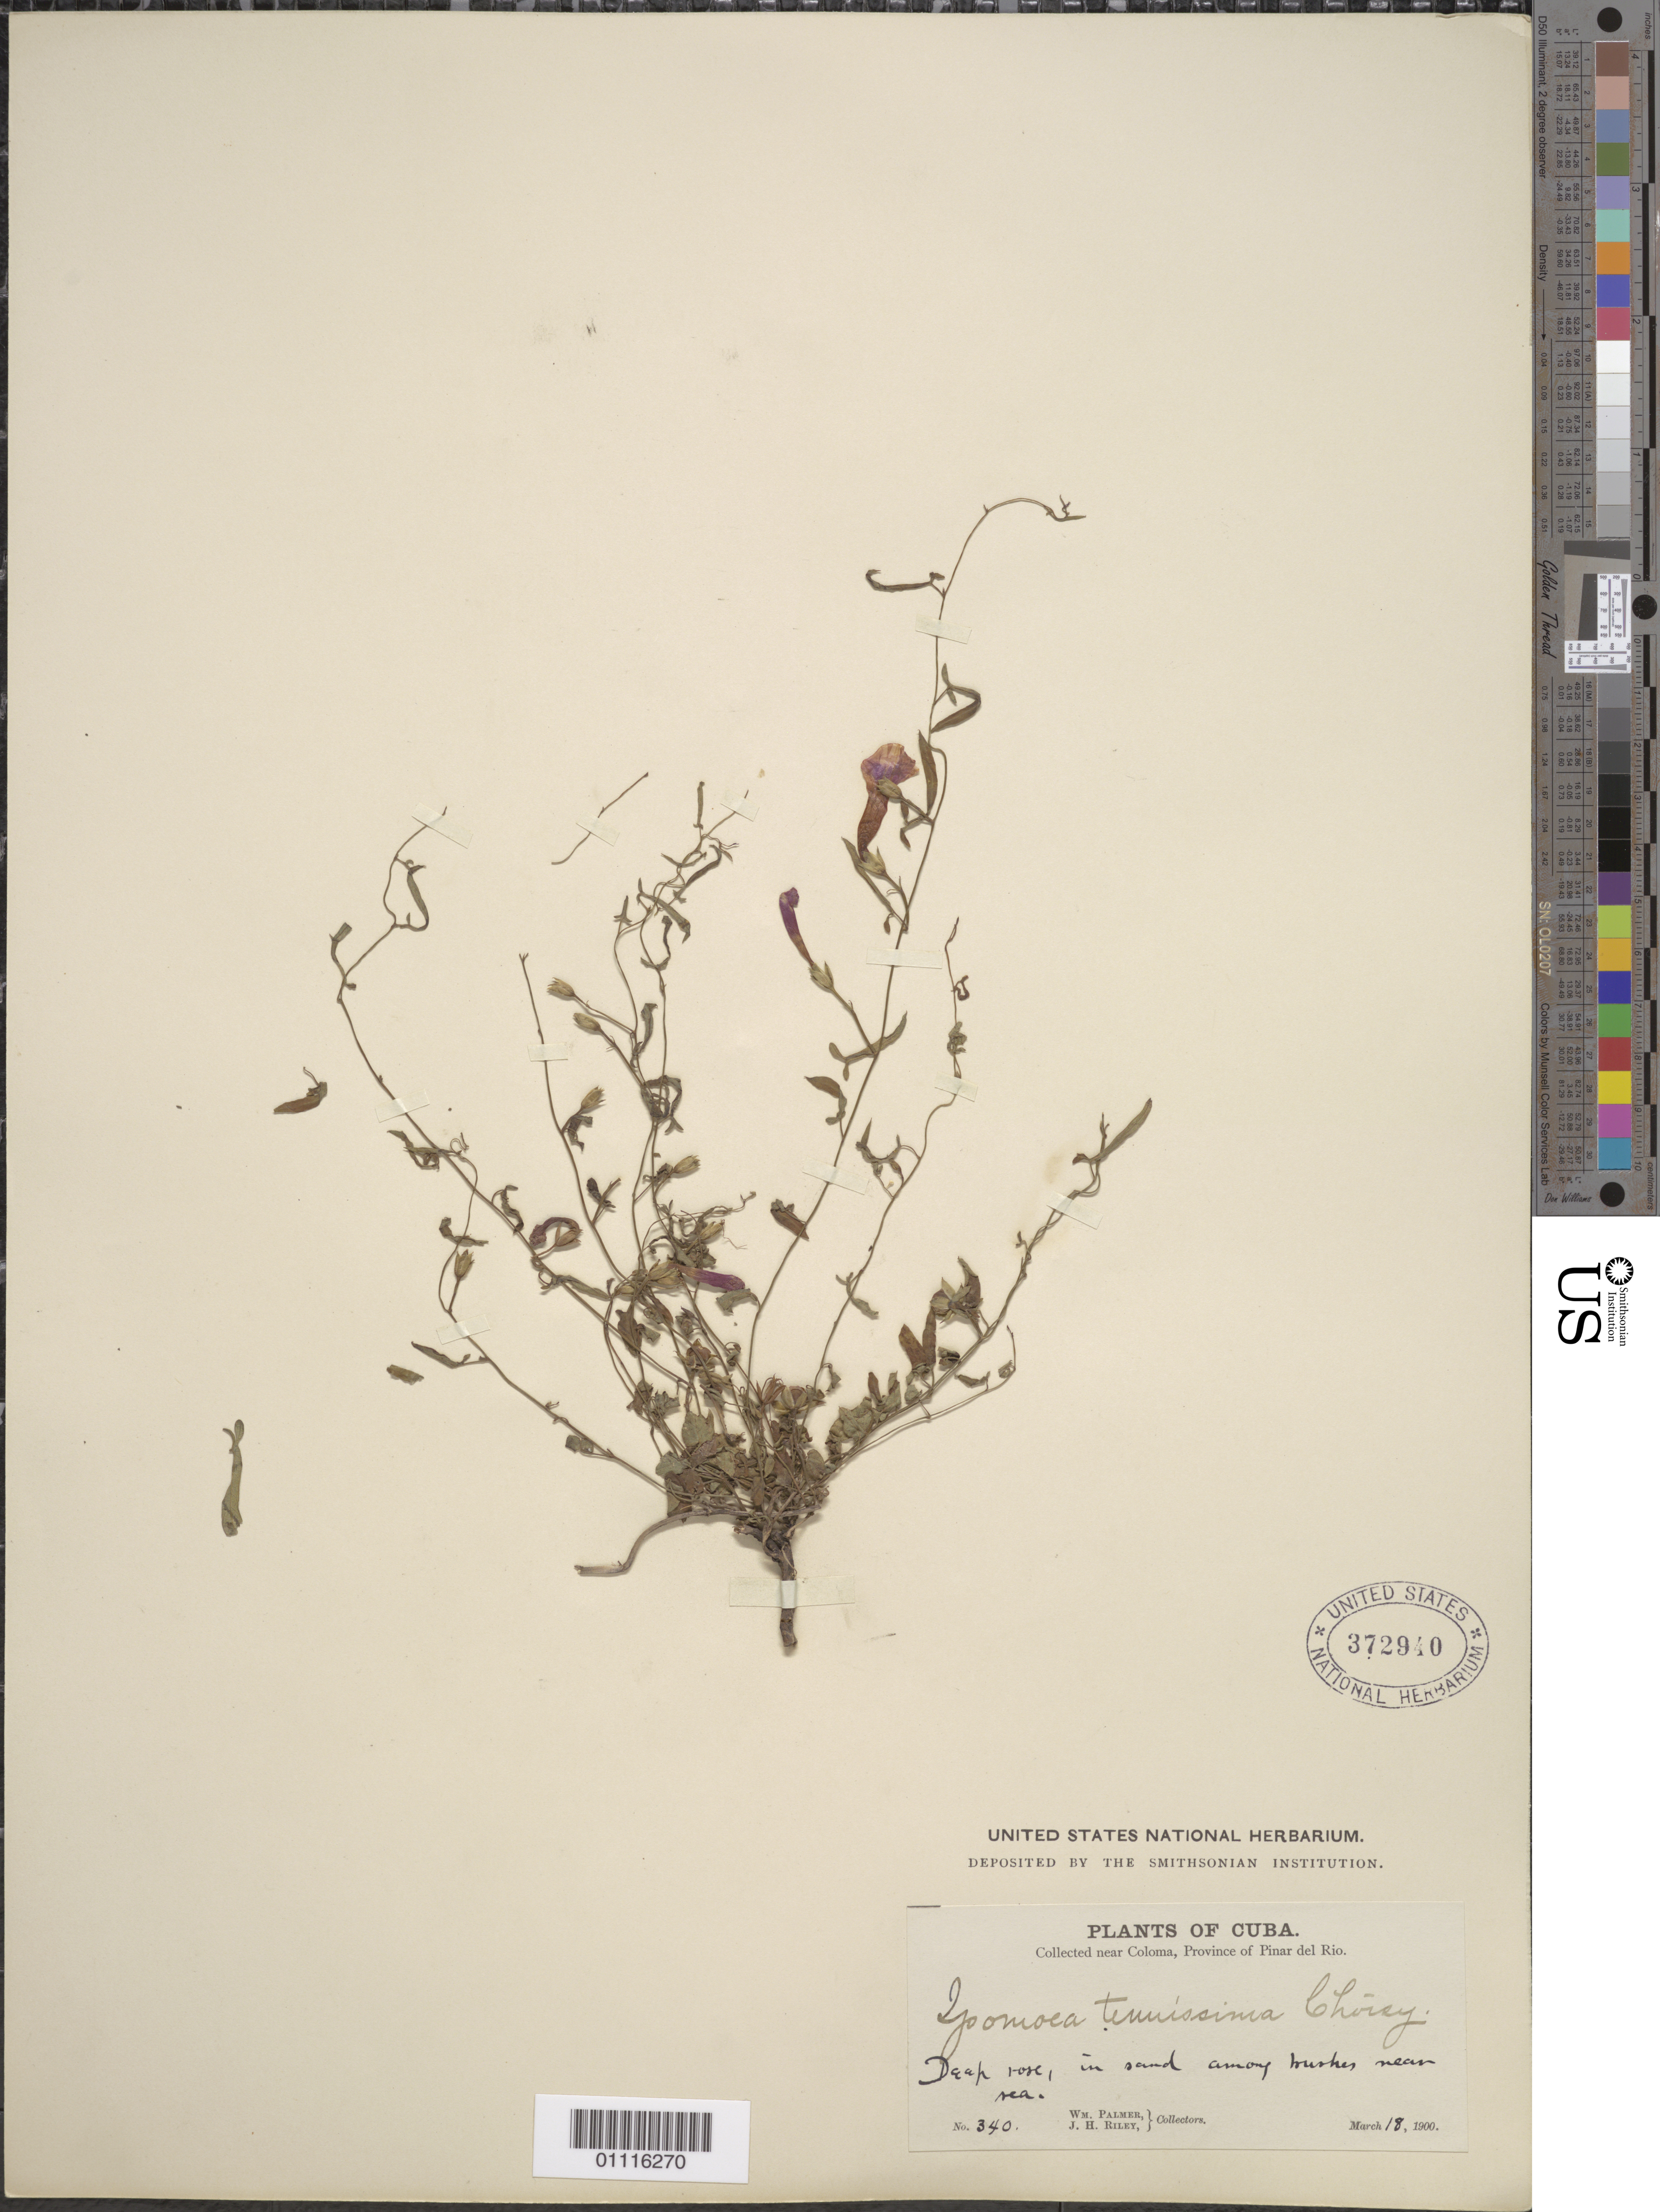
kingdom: Plantae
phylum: Tracheophyta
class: Magnoliopsida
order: Solanales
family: Convolvulaceae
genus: Ipomoea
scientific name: Ipomoea tenuissima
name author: Choisy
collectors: W. Palmer & J. H. Riley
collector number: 340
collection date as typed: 18 Mar 1900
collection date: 1900-03-18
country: Cuba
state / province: Pinar del Rio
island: Cuba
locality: Collected near Coloma In sand among bushes near sea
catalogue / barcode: US 372940